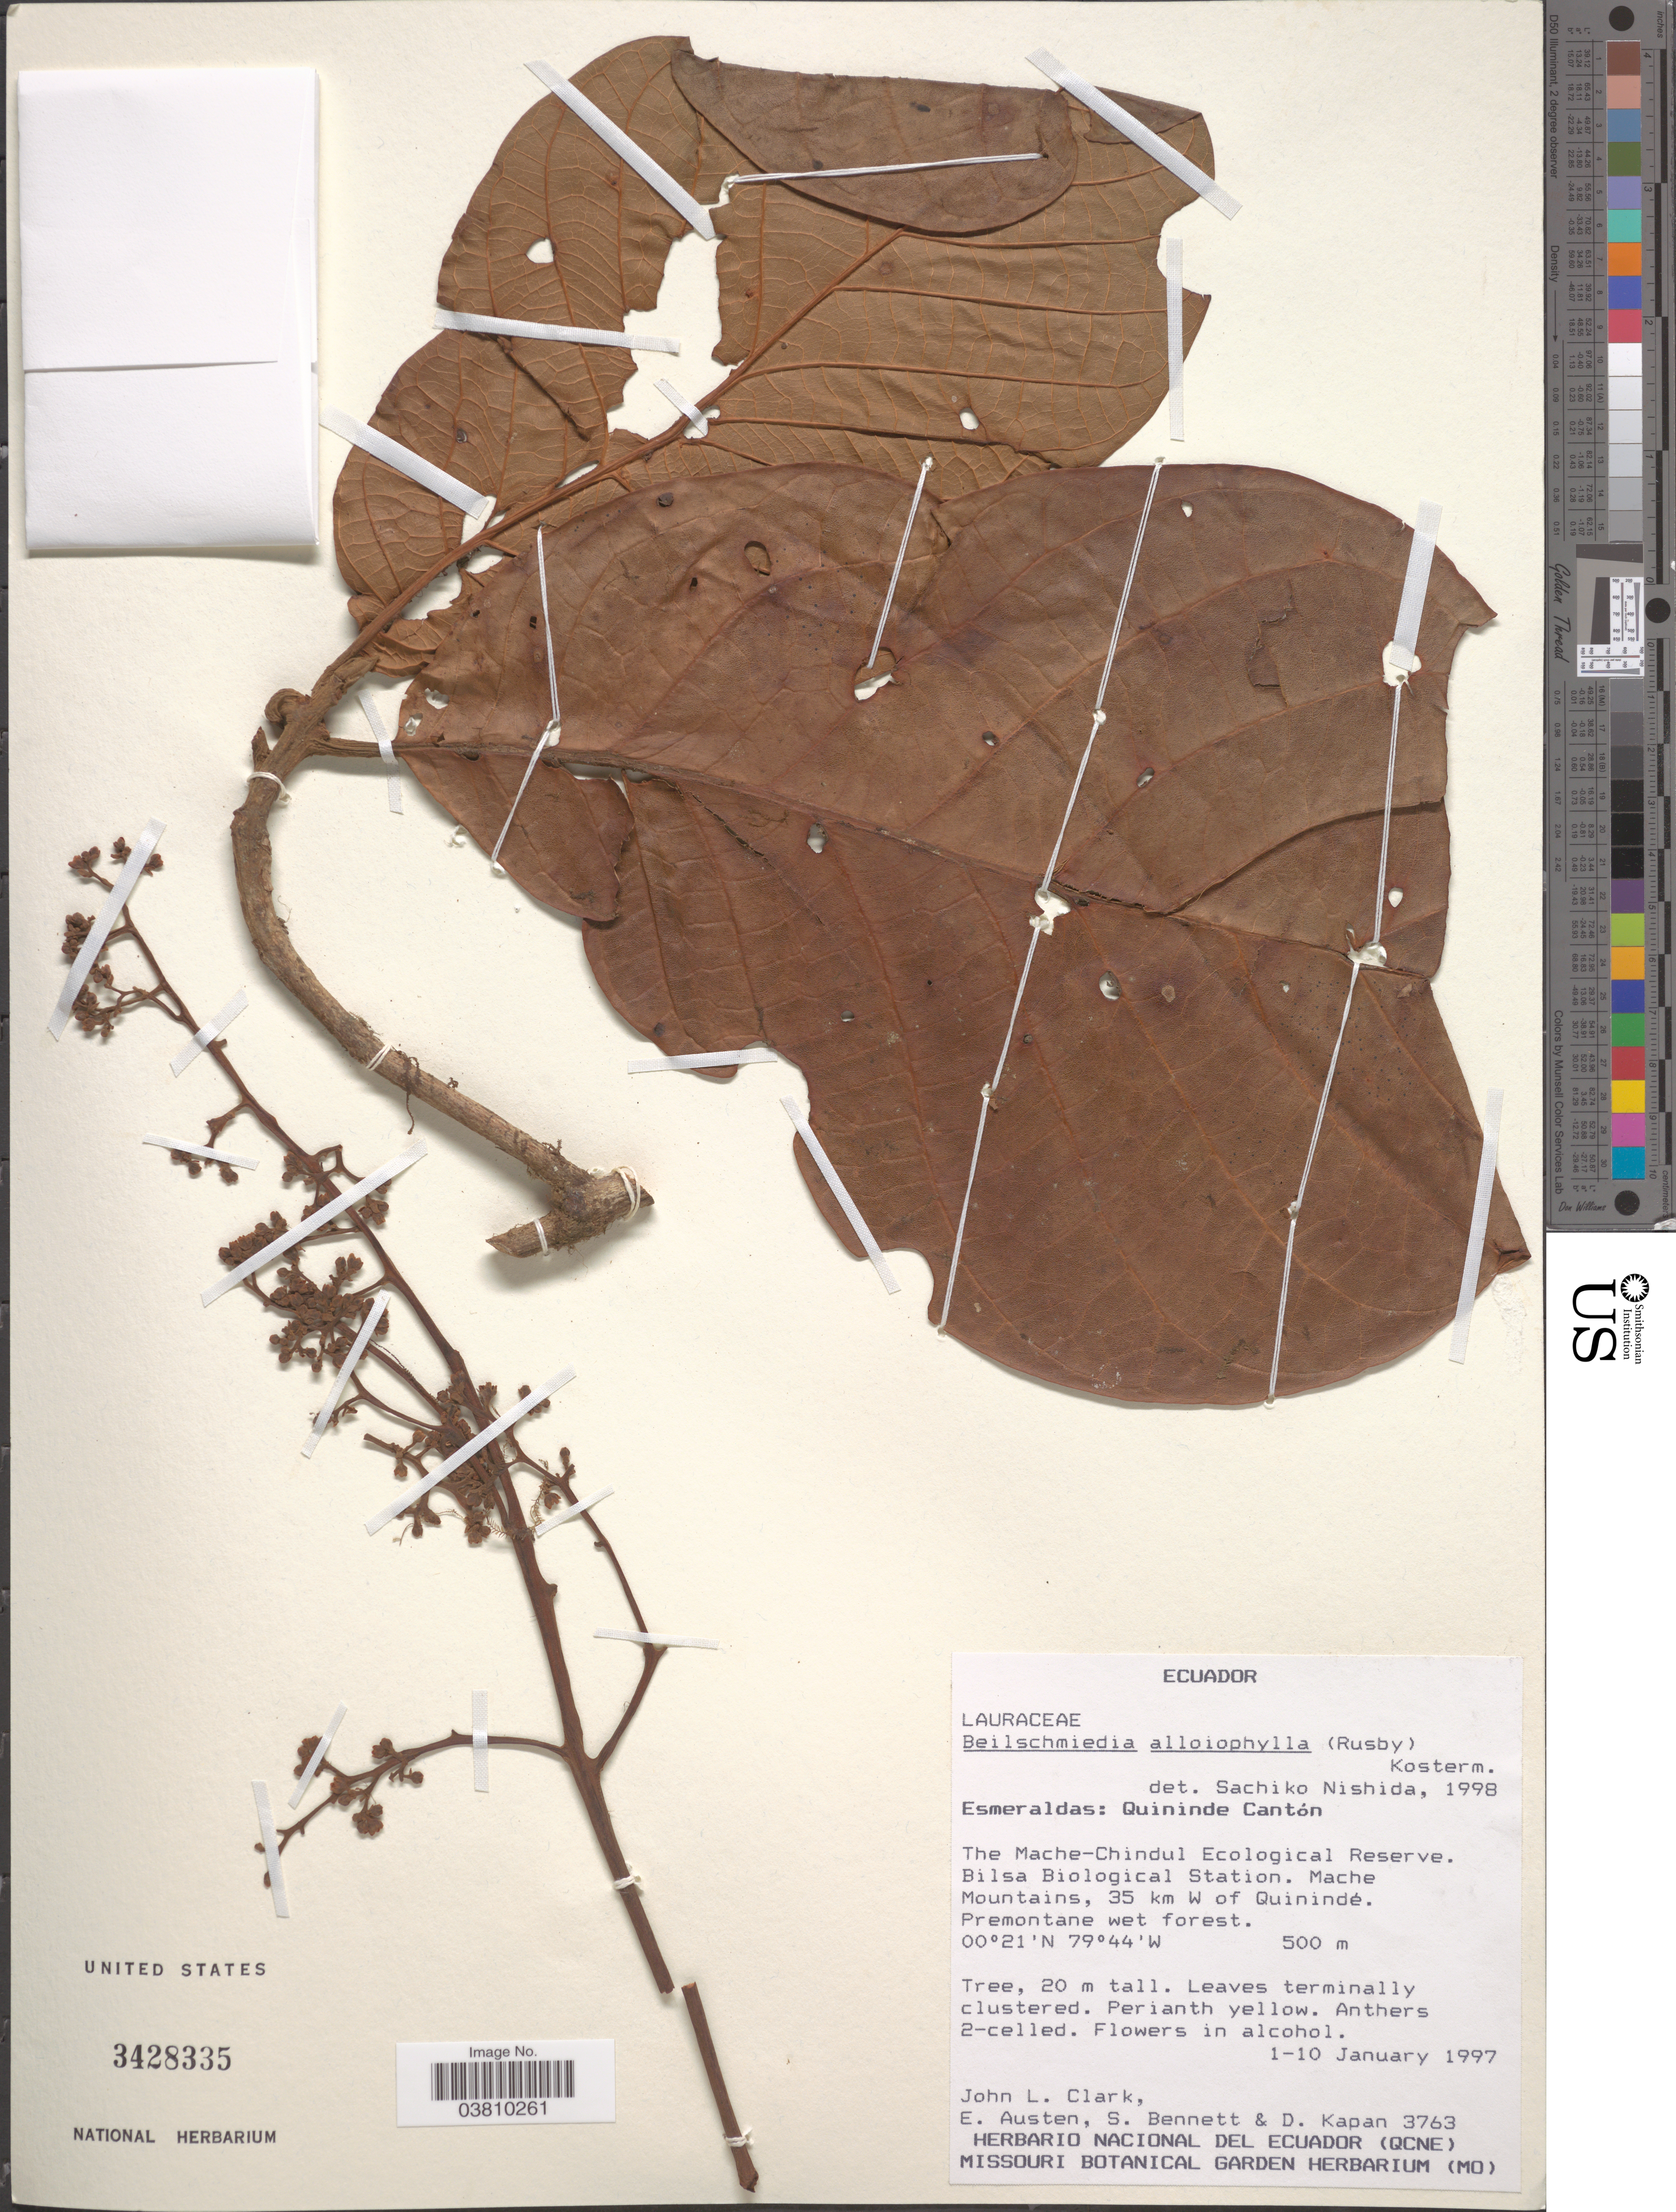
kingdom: Plantae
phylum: Tracheophyta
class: Magnoliopsida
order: Laurales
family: Lauraceae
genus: Beilschmiedia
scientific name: Beilschmiedia alloiophylla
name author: (Rusby) Kosterm.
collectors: J. L. Clark, E. Austen, S. Bennett & D. Kapan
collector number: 3763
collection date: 1997-01-01/1997-01-10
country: Ecuador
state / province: Esmeraldas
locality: Quininde Cantón. The Mache-Chindul Ecological Reserve. Bilsa Biological Station. Mache Mountains, 35 km W of Quinindé.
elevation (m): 500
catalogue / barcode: US 3428335